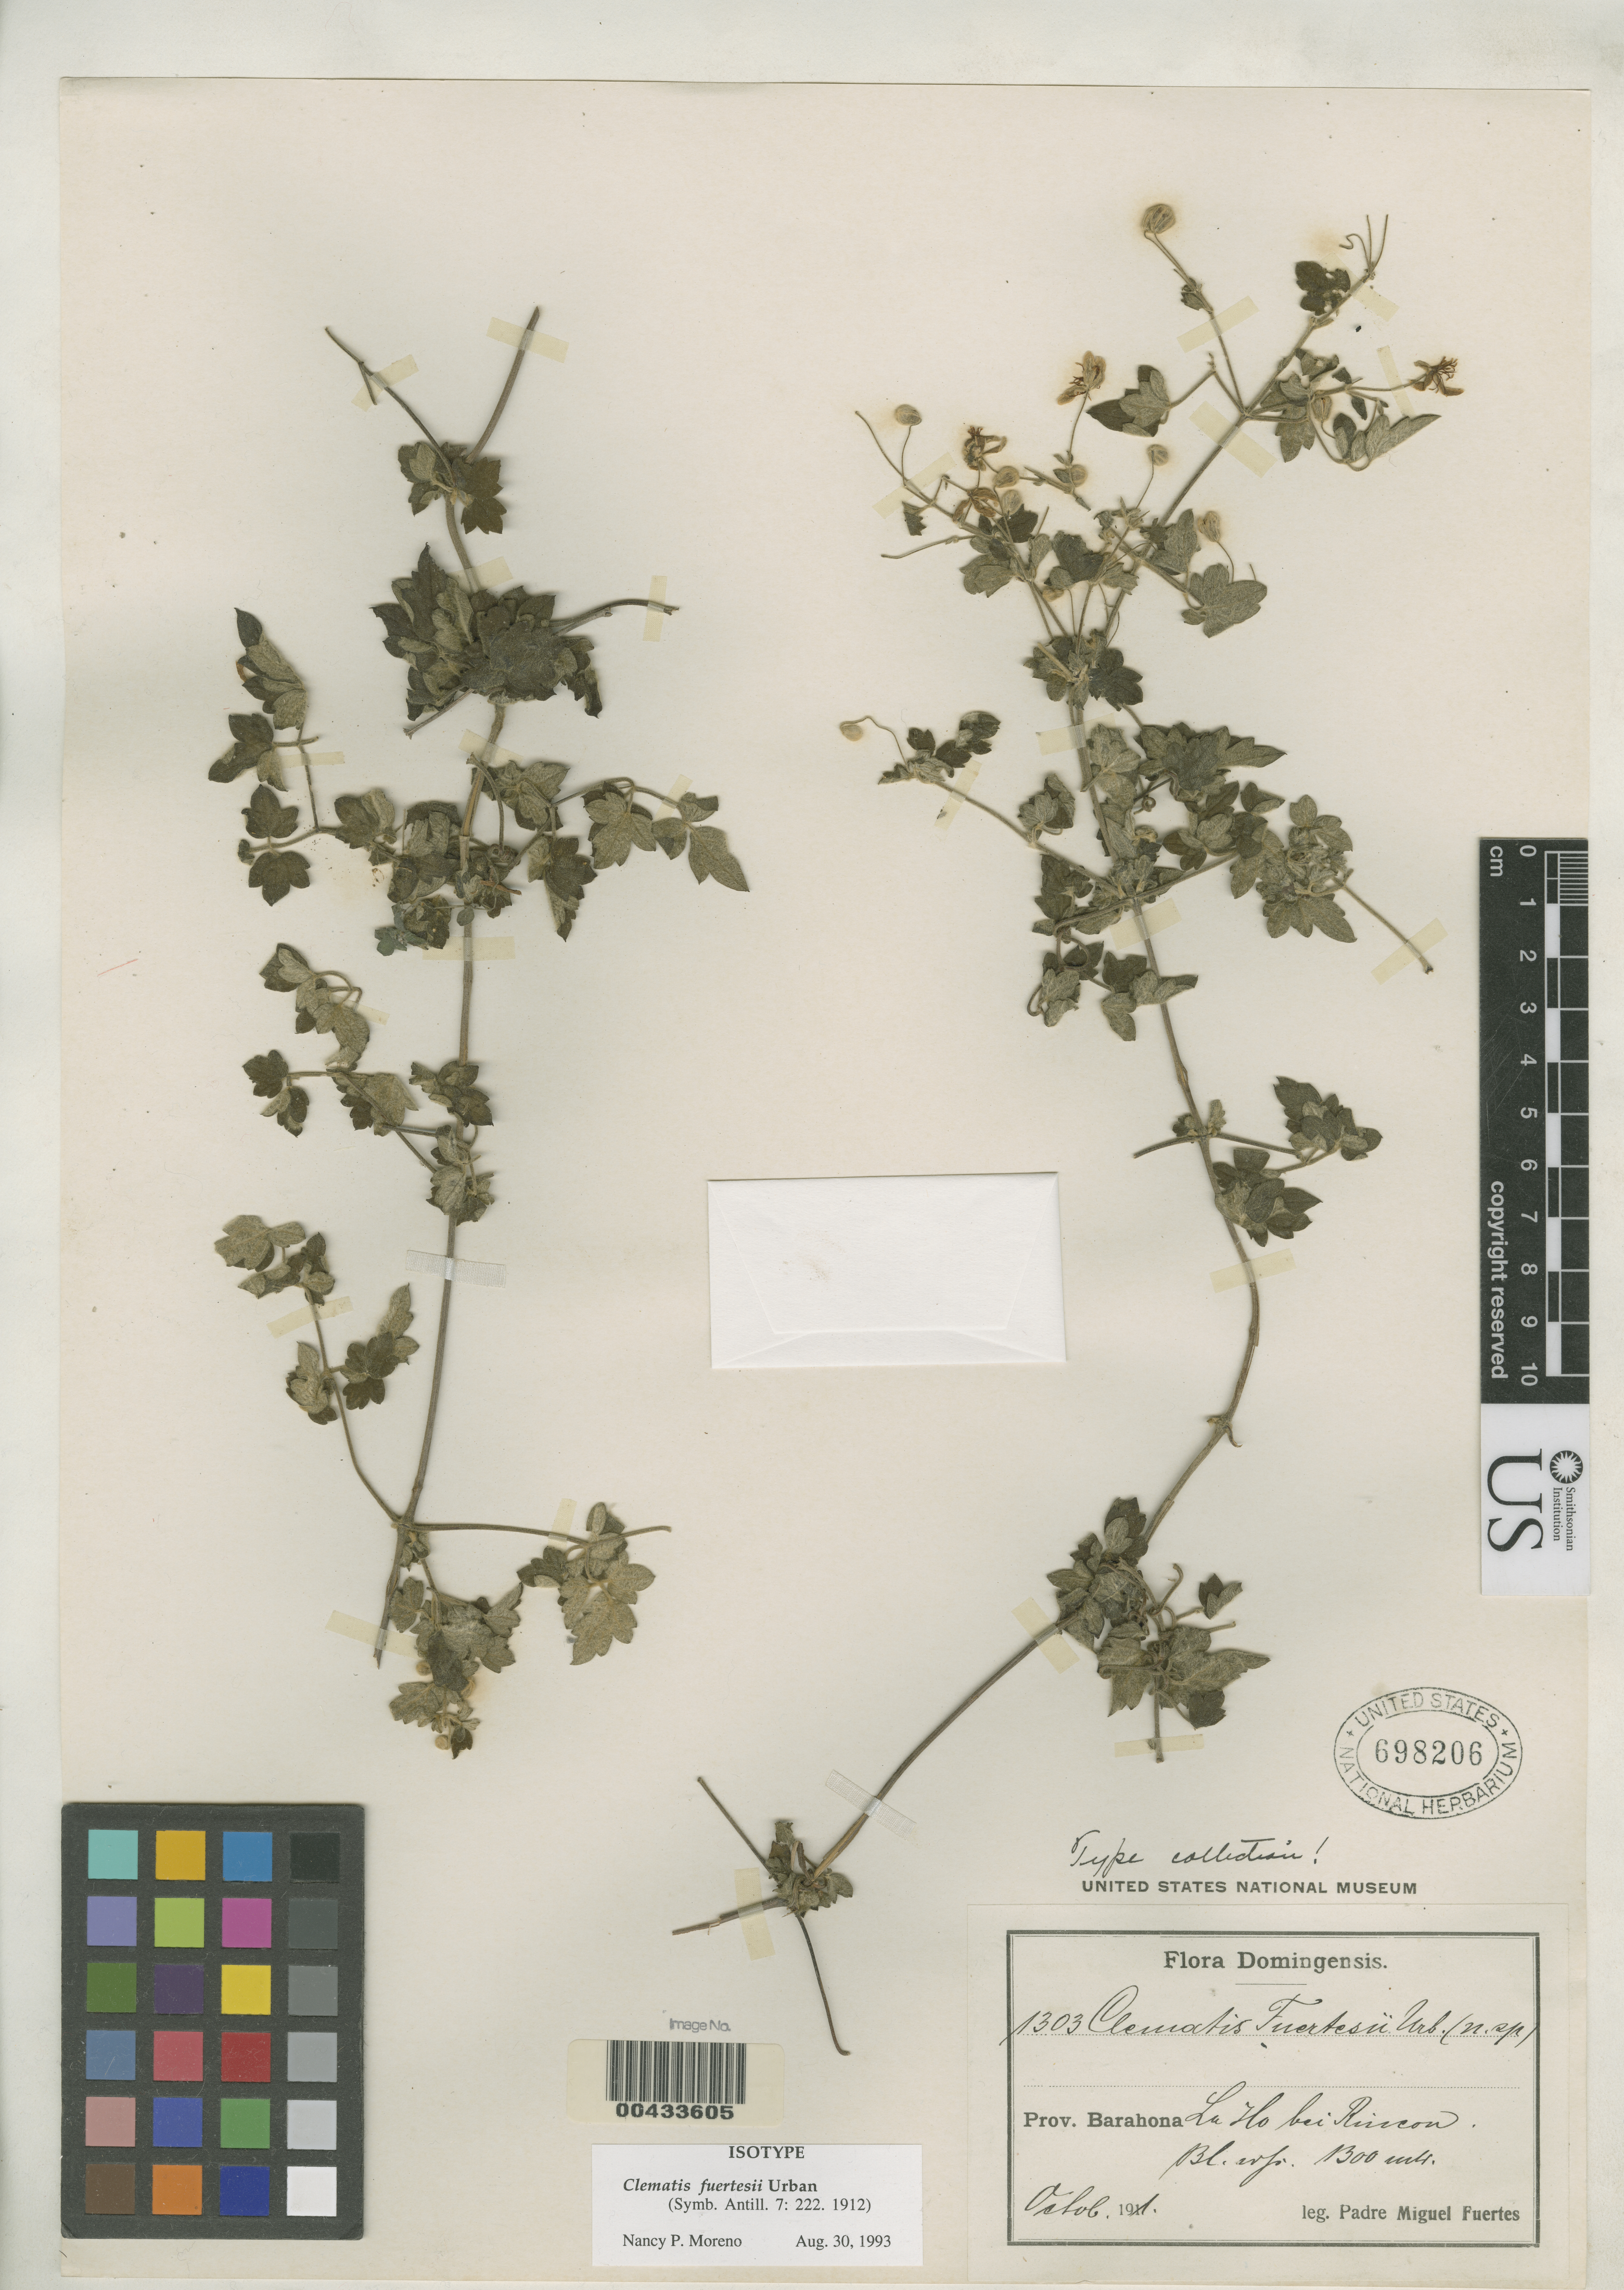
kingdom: Plantae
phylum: Tracheophyta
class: Magnoliopsida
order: Ranunculales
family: Ranunculaceae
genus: Clematis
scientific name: Clematis fuertesii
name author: Urb.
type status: Isotype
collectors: M. D. Fuertes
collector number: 1303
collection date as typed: Oct 1911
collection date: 1911-10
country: Dominican Republic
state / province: Barahona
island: Hispaniola Island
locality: Lo Ho bei Rincon.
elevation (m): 1300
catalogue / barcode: US 698206